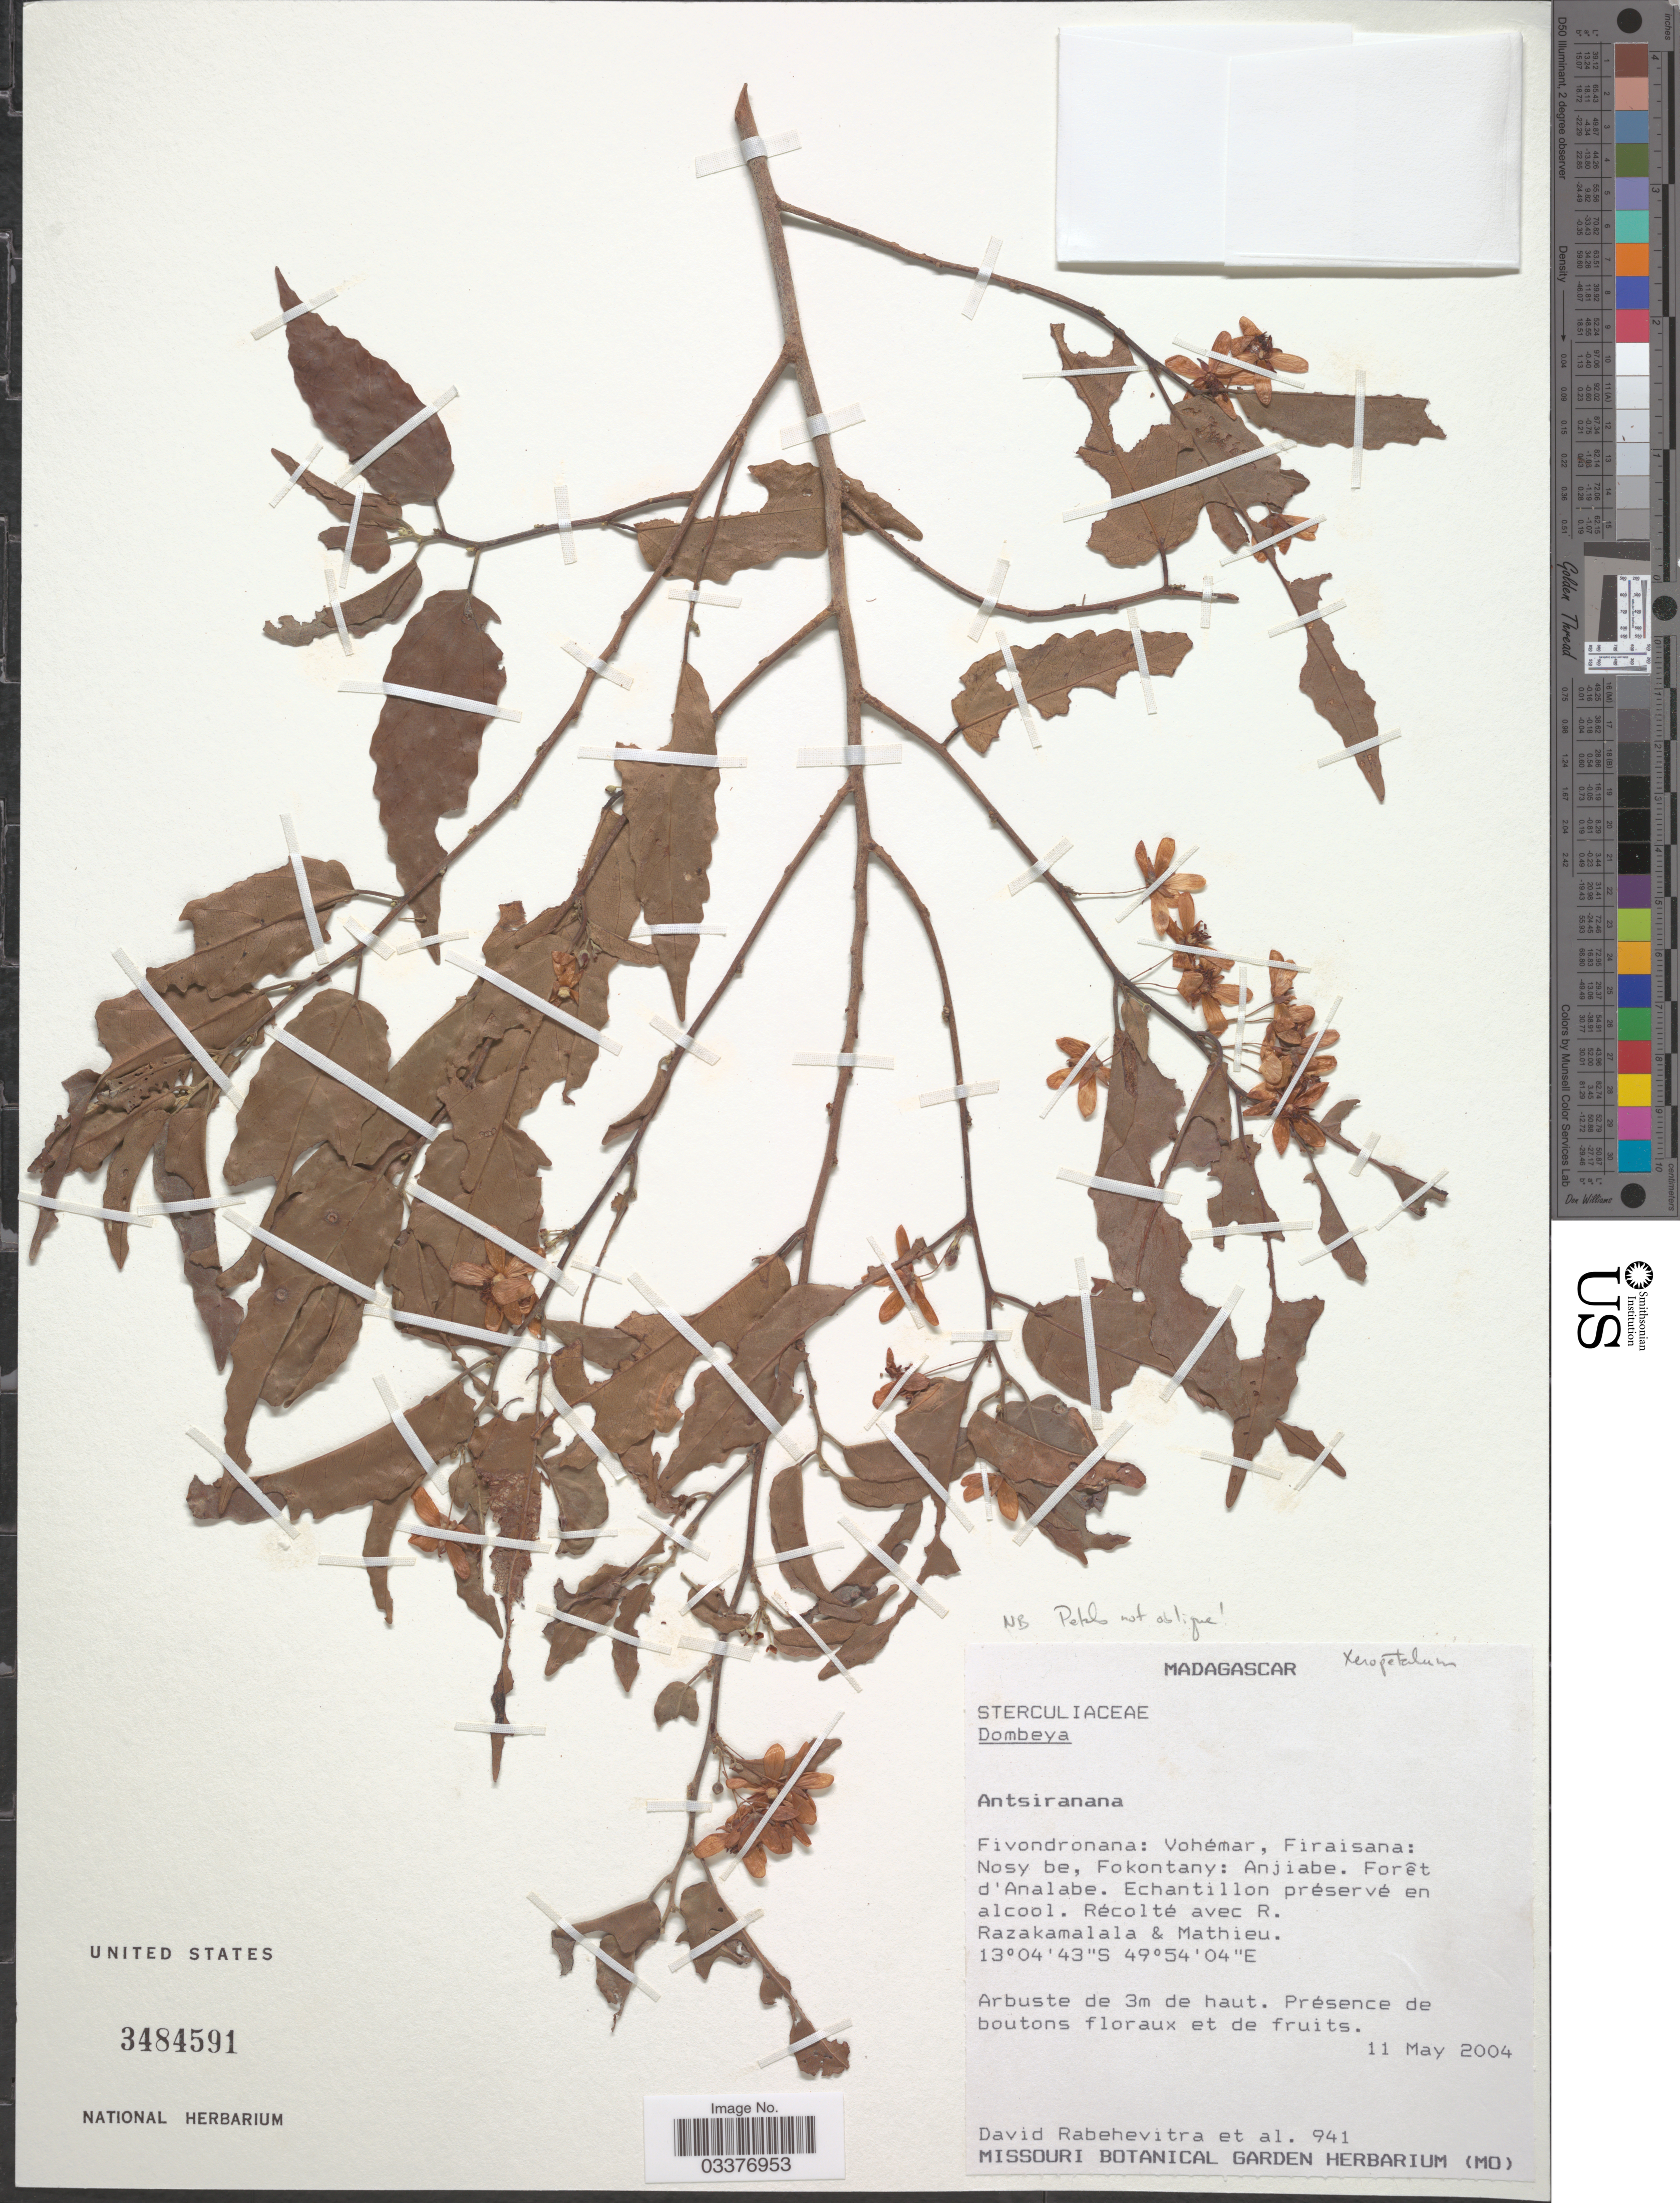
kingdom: Plantae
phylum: Tracheophyta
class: Magnoliopsida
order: Malvales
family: Malvaceae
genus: Dombeya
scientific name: Dombeya sp.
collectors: D. Rabehevitra, R. Razakamalala & Mathieu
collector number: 941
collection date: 2004-05-11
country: Madagascar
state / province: Sava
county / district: Vohémar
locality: Fivondronana: Vohémar, Firaisana: Nosy be, Fokontany: Anjiabe. Forêt d' Analabe. [INTERPRETTED: Nosibe]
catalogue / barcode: US 3484591